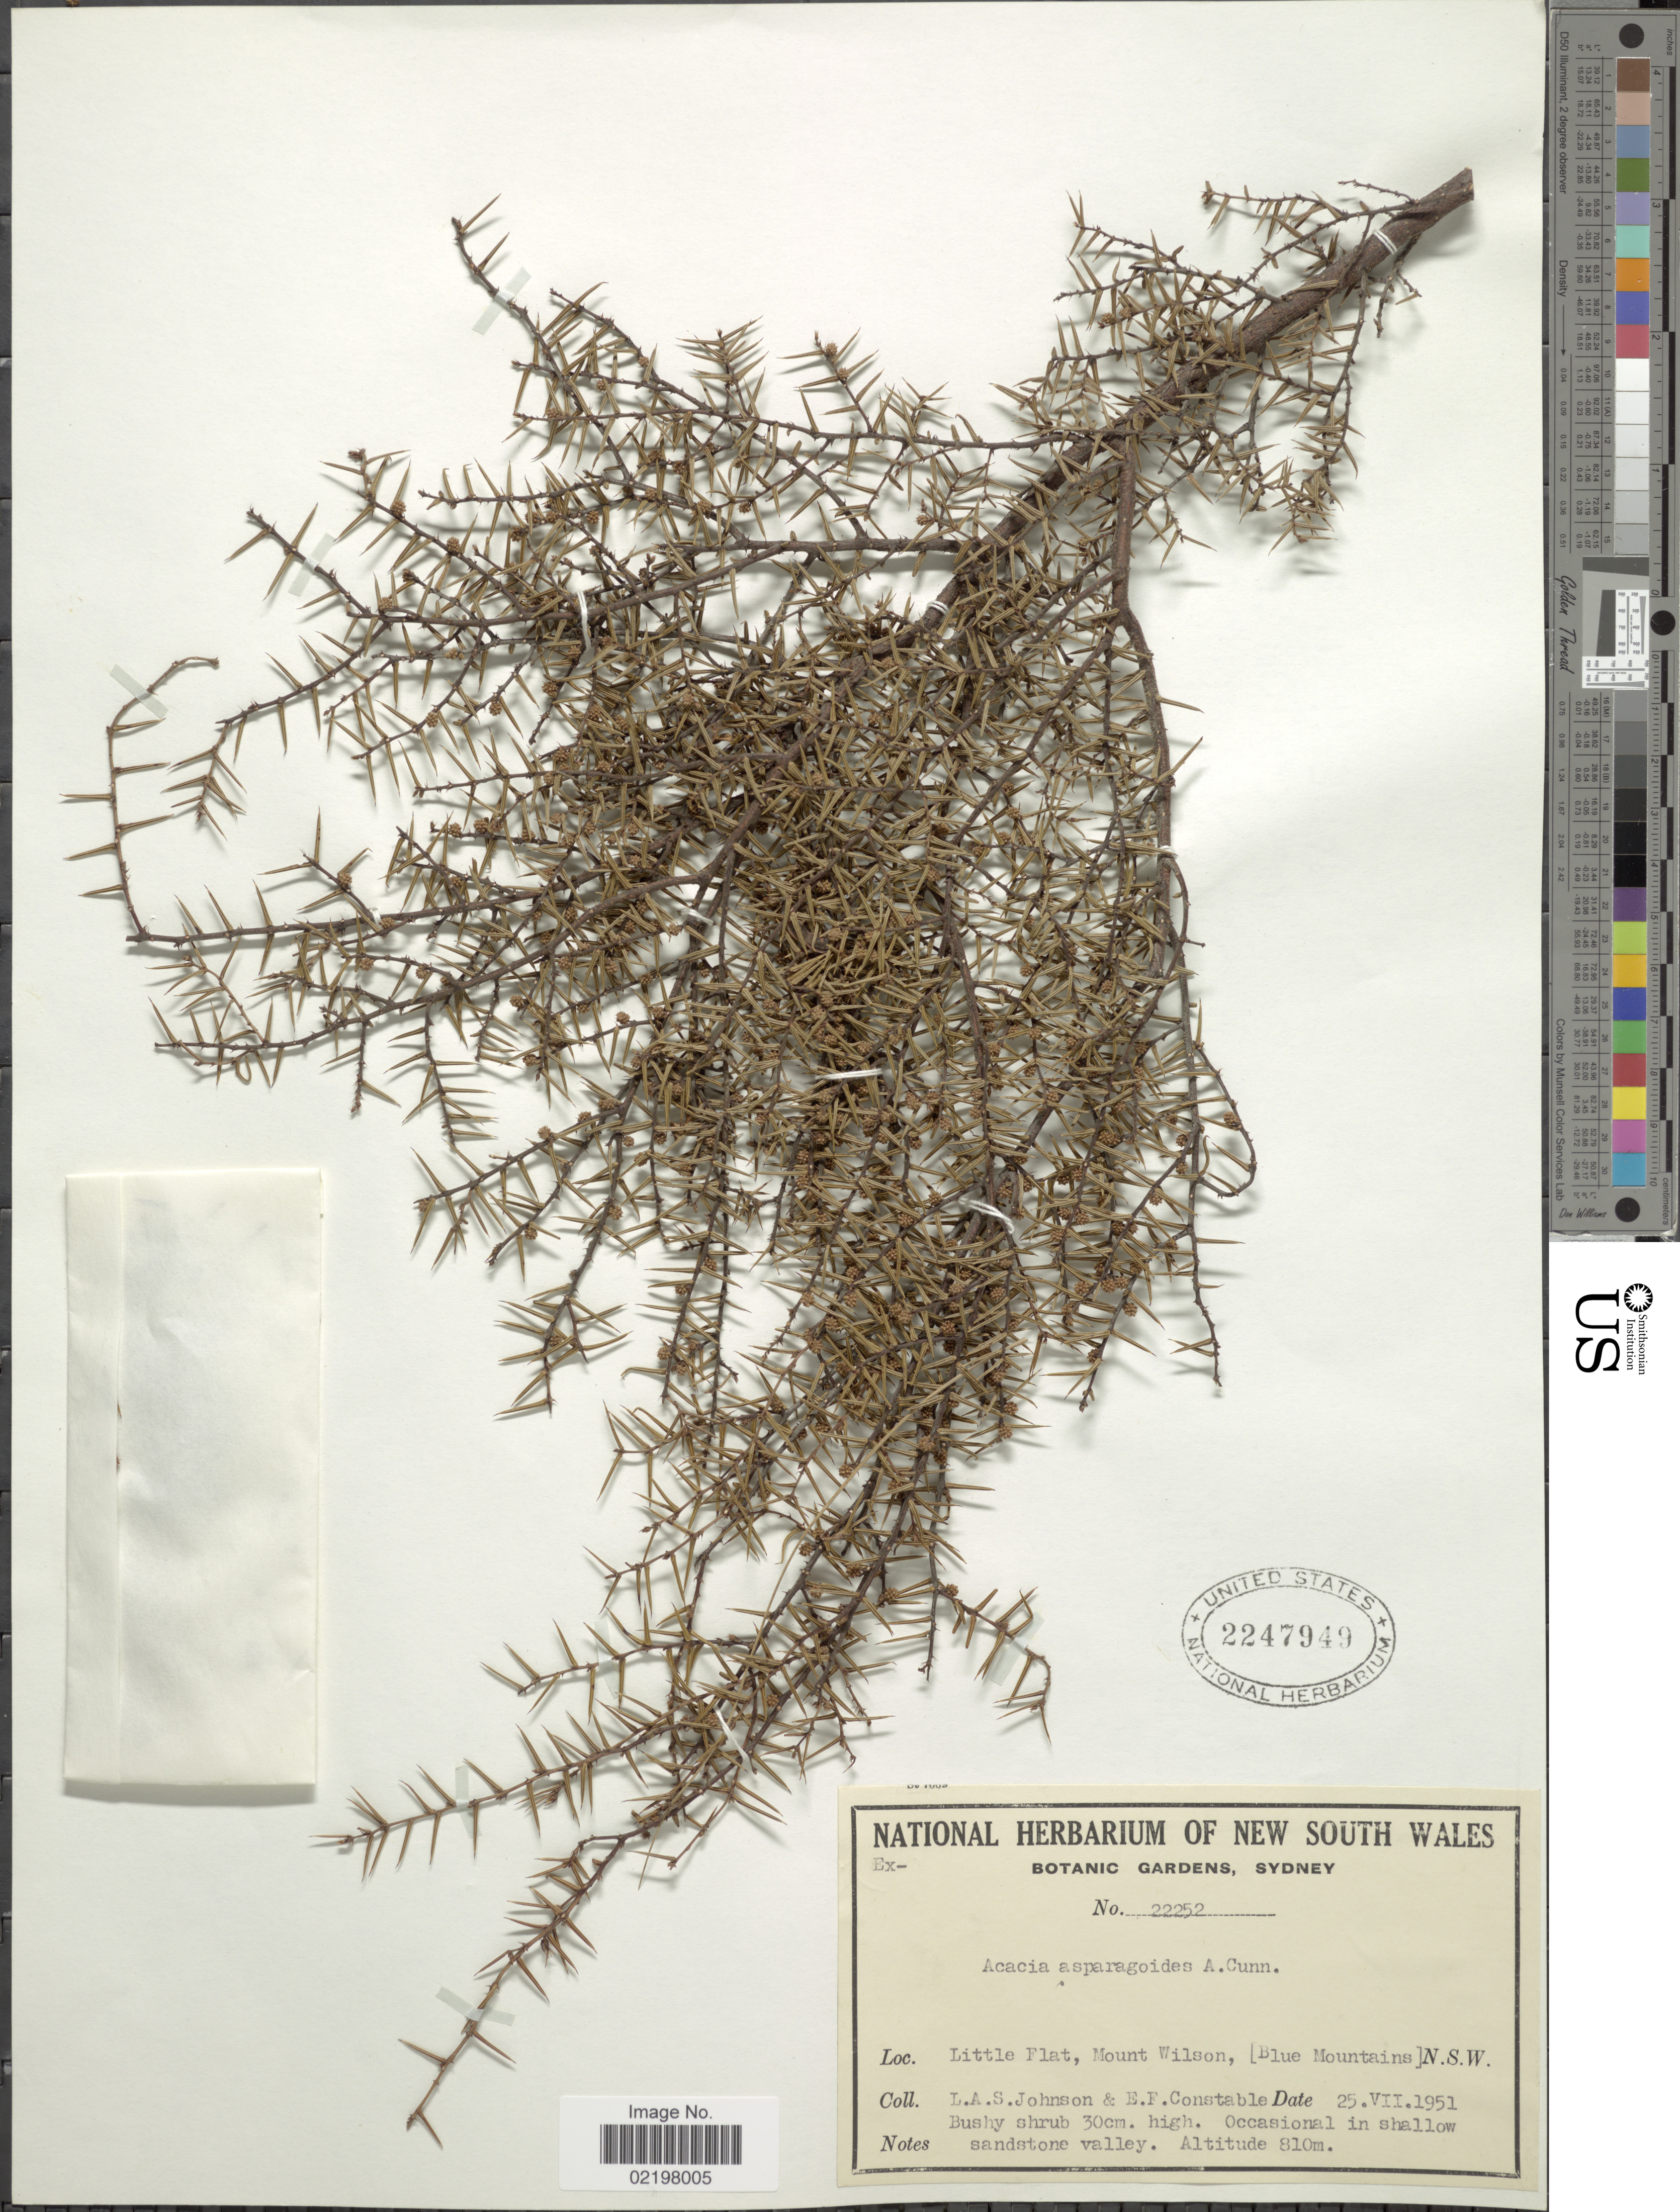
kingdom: Plantae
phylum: Tracheophyta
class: Magnoliopsida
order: Fabales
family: Fabaceae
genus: Acacia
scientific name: Acacia asparagoides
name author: A. Cunn.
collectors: L. Johnson & E. F. Constable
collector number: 22252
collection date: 1951-07-25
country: Australia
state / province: New South Wales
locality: Little Flat, Mount Wilson (Blue Mountain) N.S.W.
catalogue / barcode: US 2247949